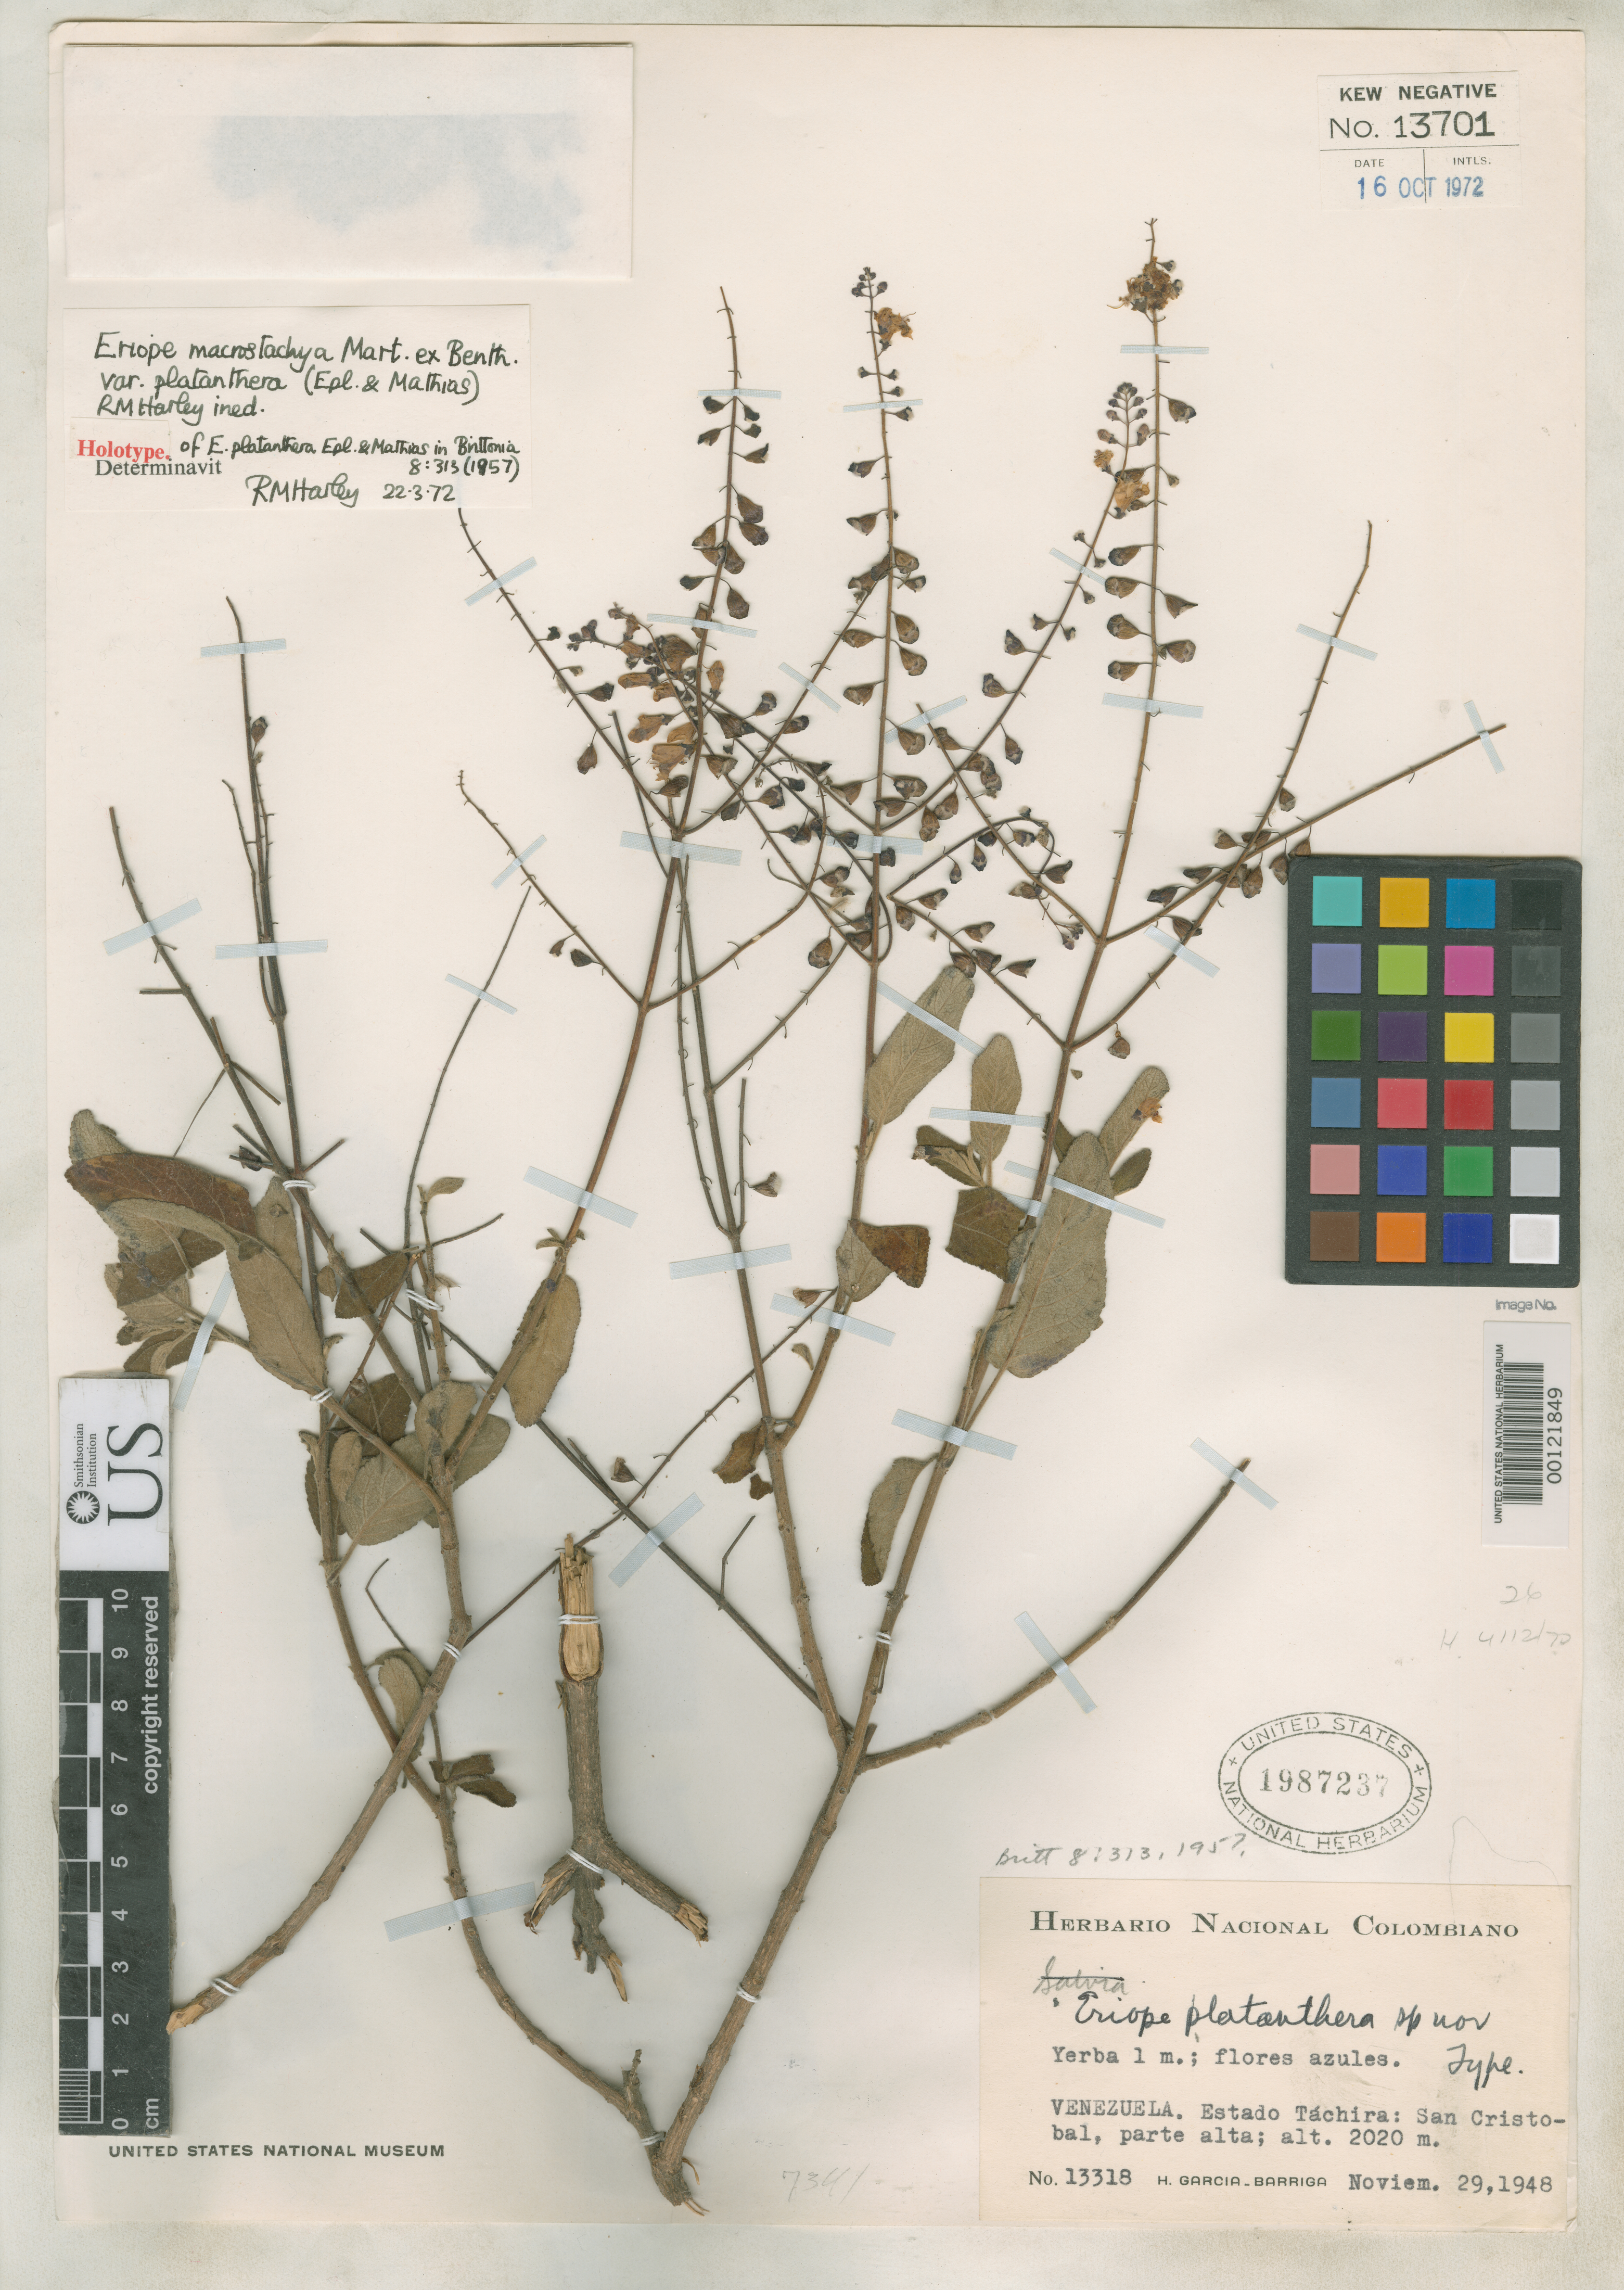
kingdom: Plantae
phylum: Tracheophyta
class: Magnoliopsida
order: Lamiales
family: Lamiaceae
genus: Eriope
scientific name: Eriope platanthera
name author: Epling & Mathias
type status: Holotype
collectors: H. García Barriga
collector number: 13318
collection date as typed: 29 Nov 1948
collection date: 1948-11-29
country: Venezuela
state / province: Tachira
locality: San Cristobal.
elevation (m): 2020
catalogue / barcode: US 1987237